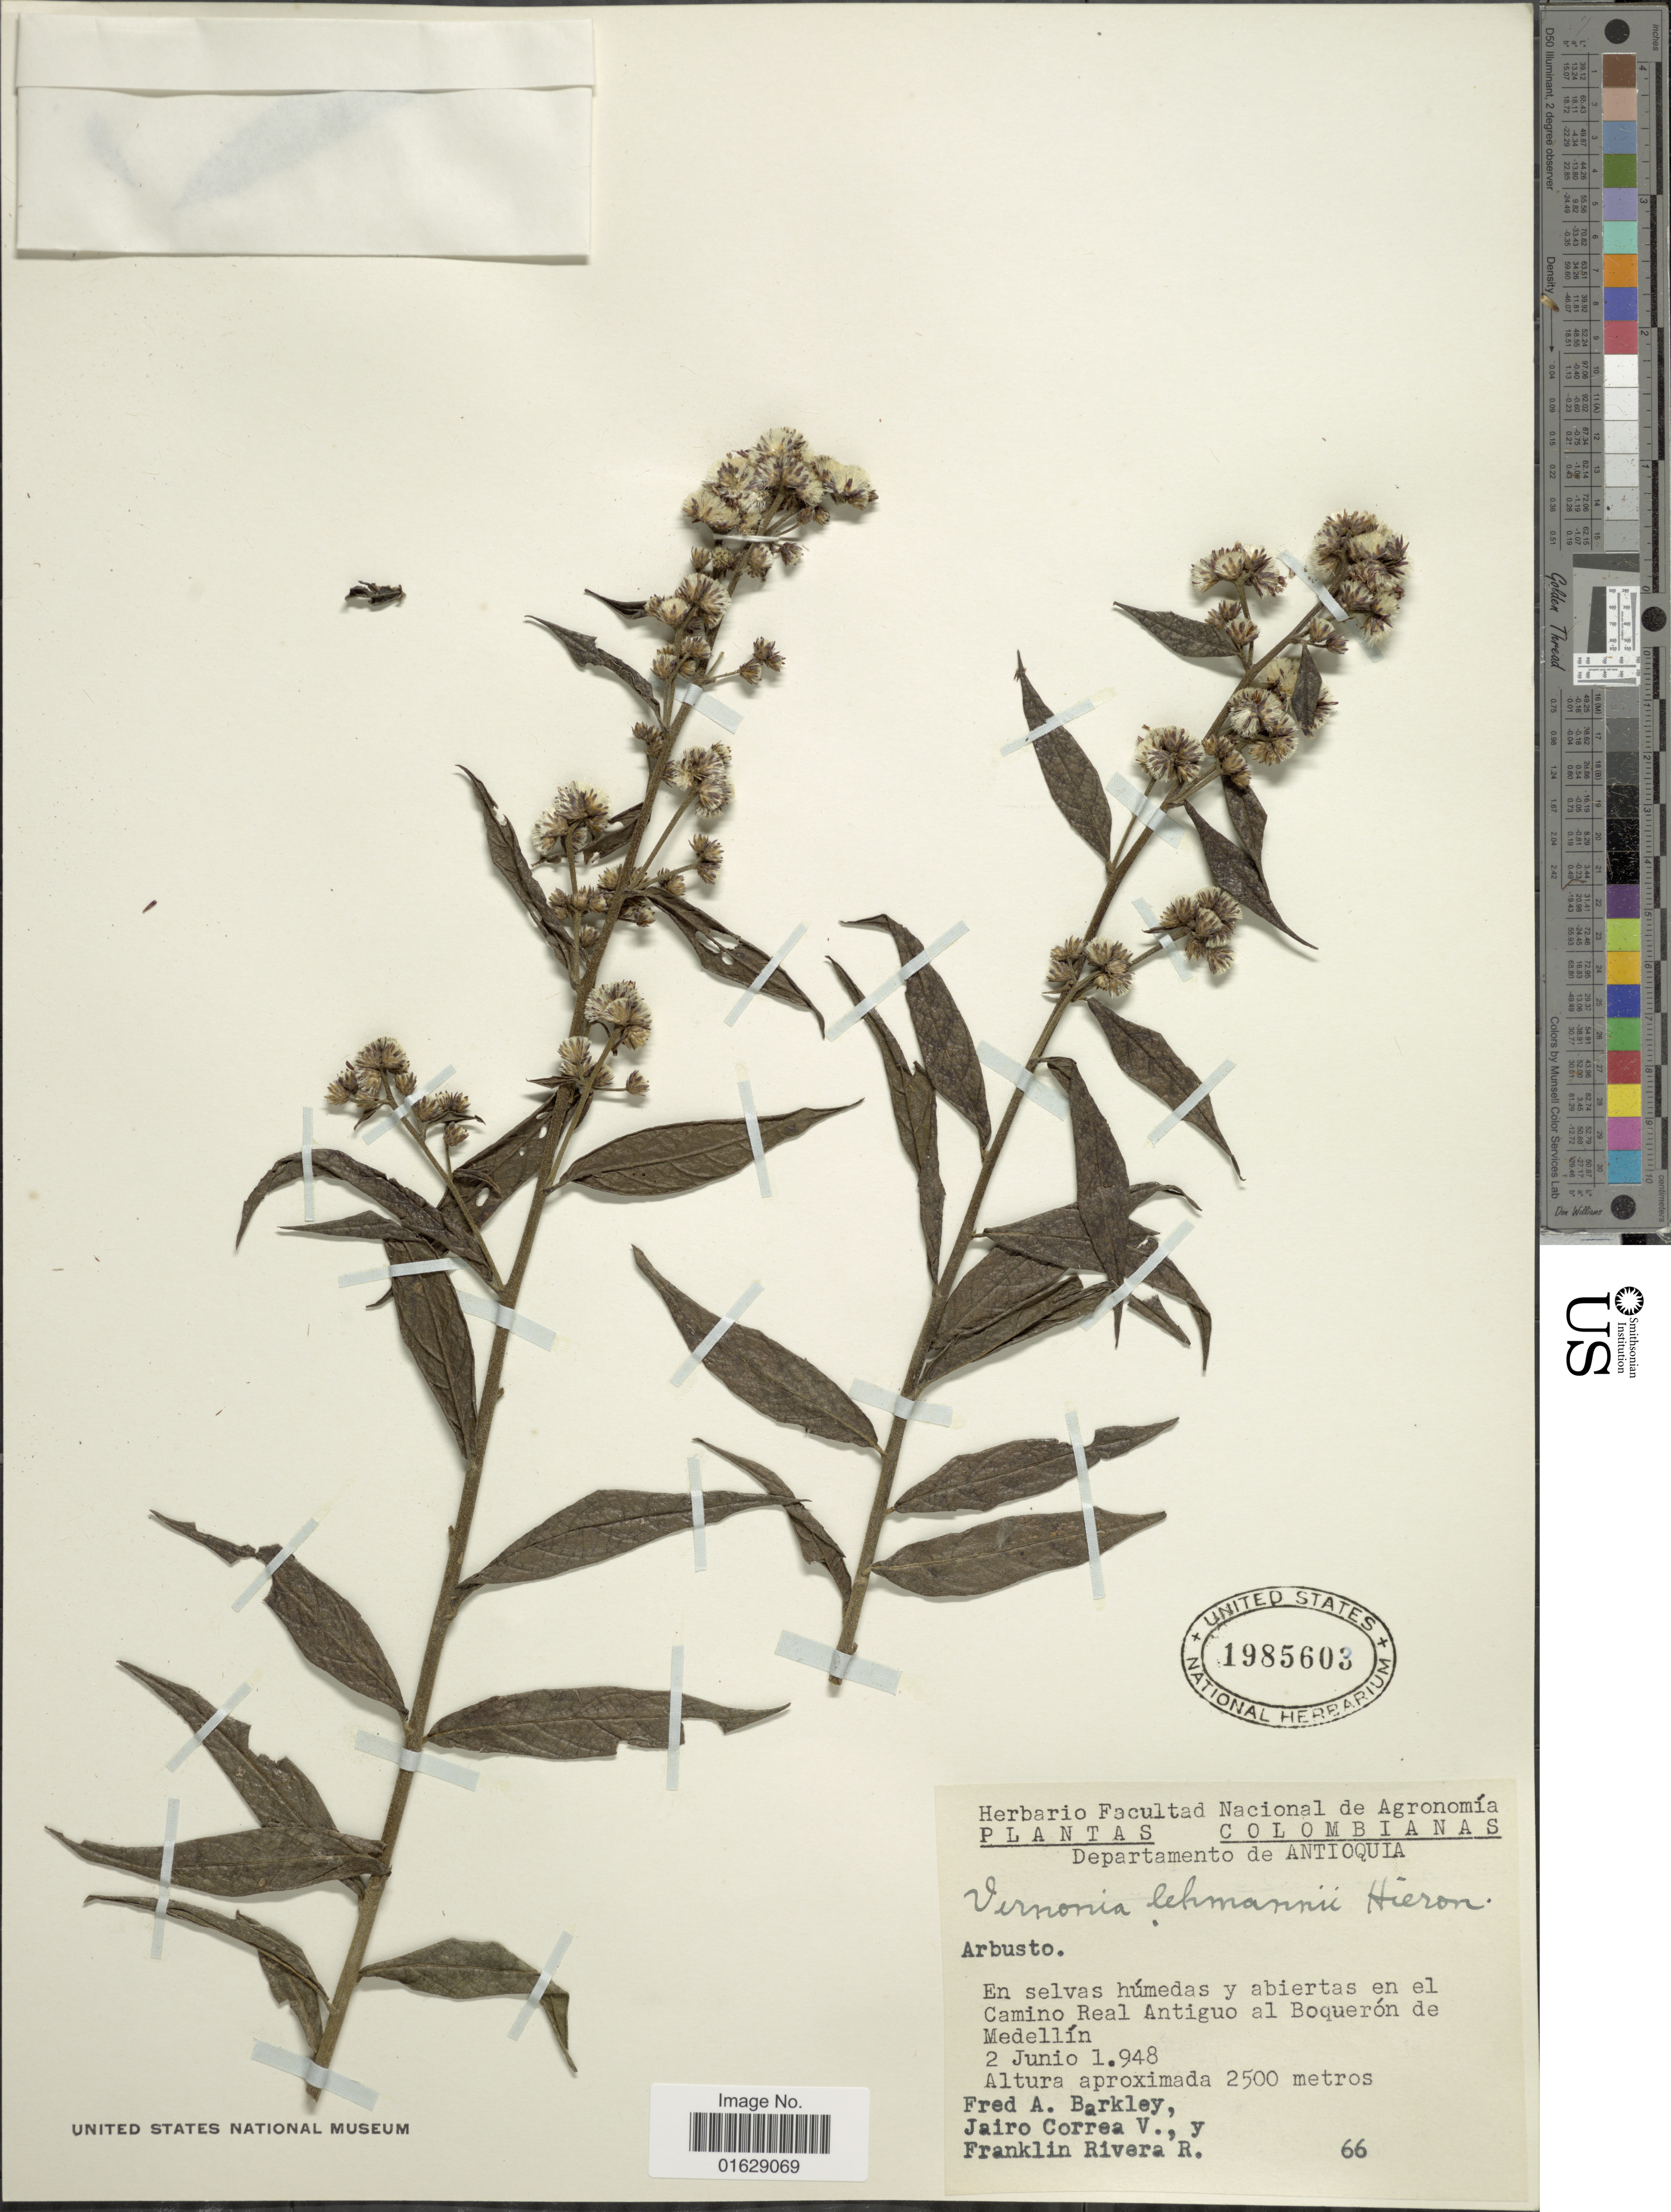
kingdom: Plantae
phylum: Tracheophyta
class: Magnoliopsida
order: Asterales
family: Asteraceae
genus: Lepidaploa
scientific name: Lepidaploa lehmannii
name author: (Hieron.) H. Rob.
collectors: F. A. Barkley, J. Correa & F. Rivera R.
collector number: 66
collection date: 1948-06-02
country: Colombia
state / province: Antioquia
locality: Colombianas. Departamento de Antioquia. En selvas humedas y abiertas en el Camino Real Antiguo al Boqueron de Medellin.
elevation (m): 2500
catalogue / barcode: US 1985603